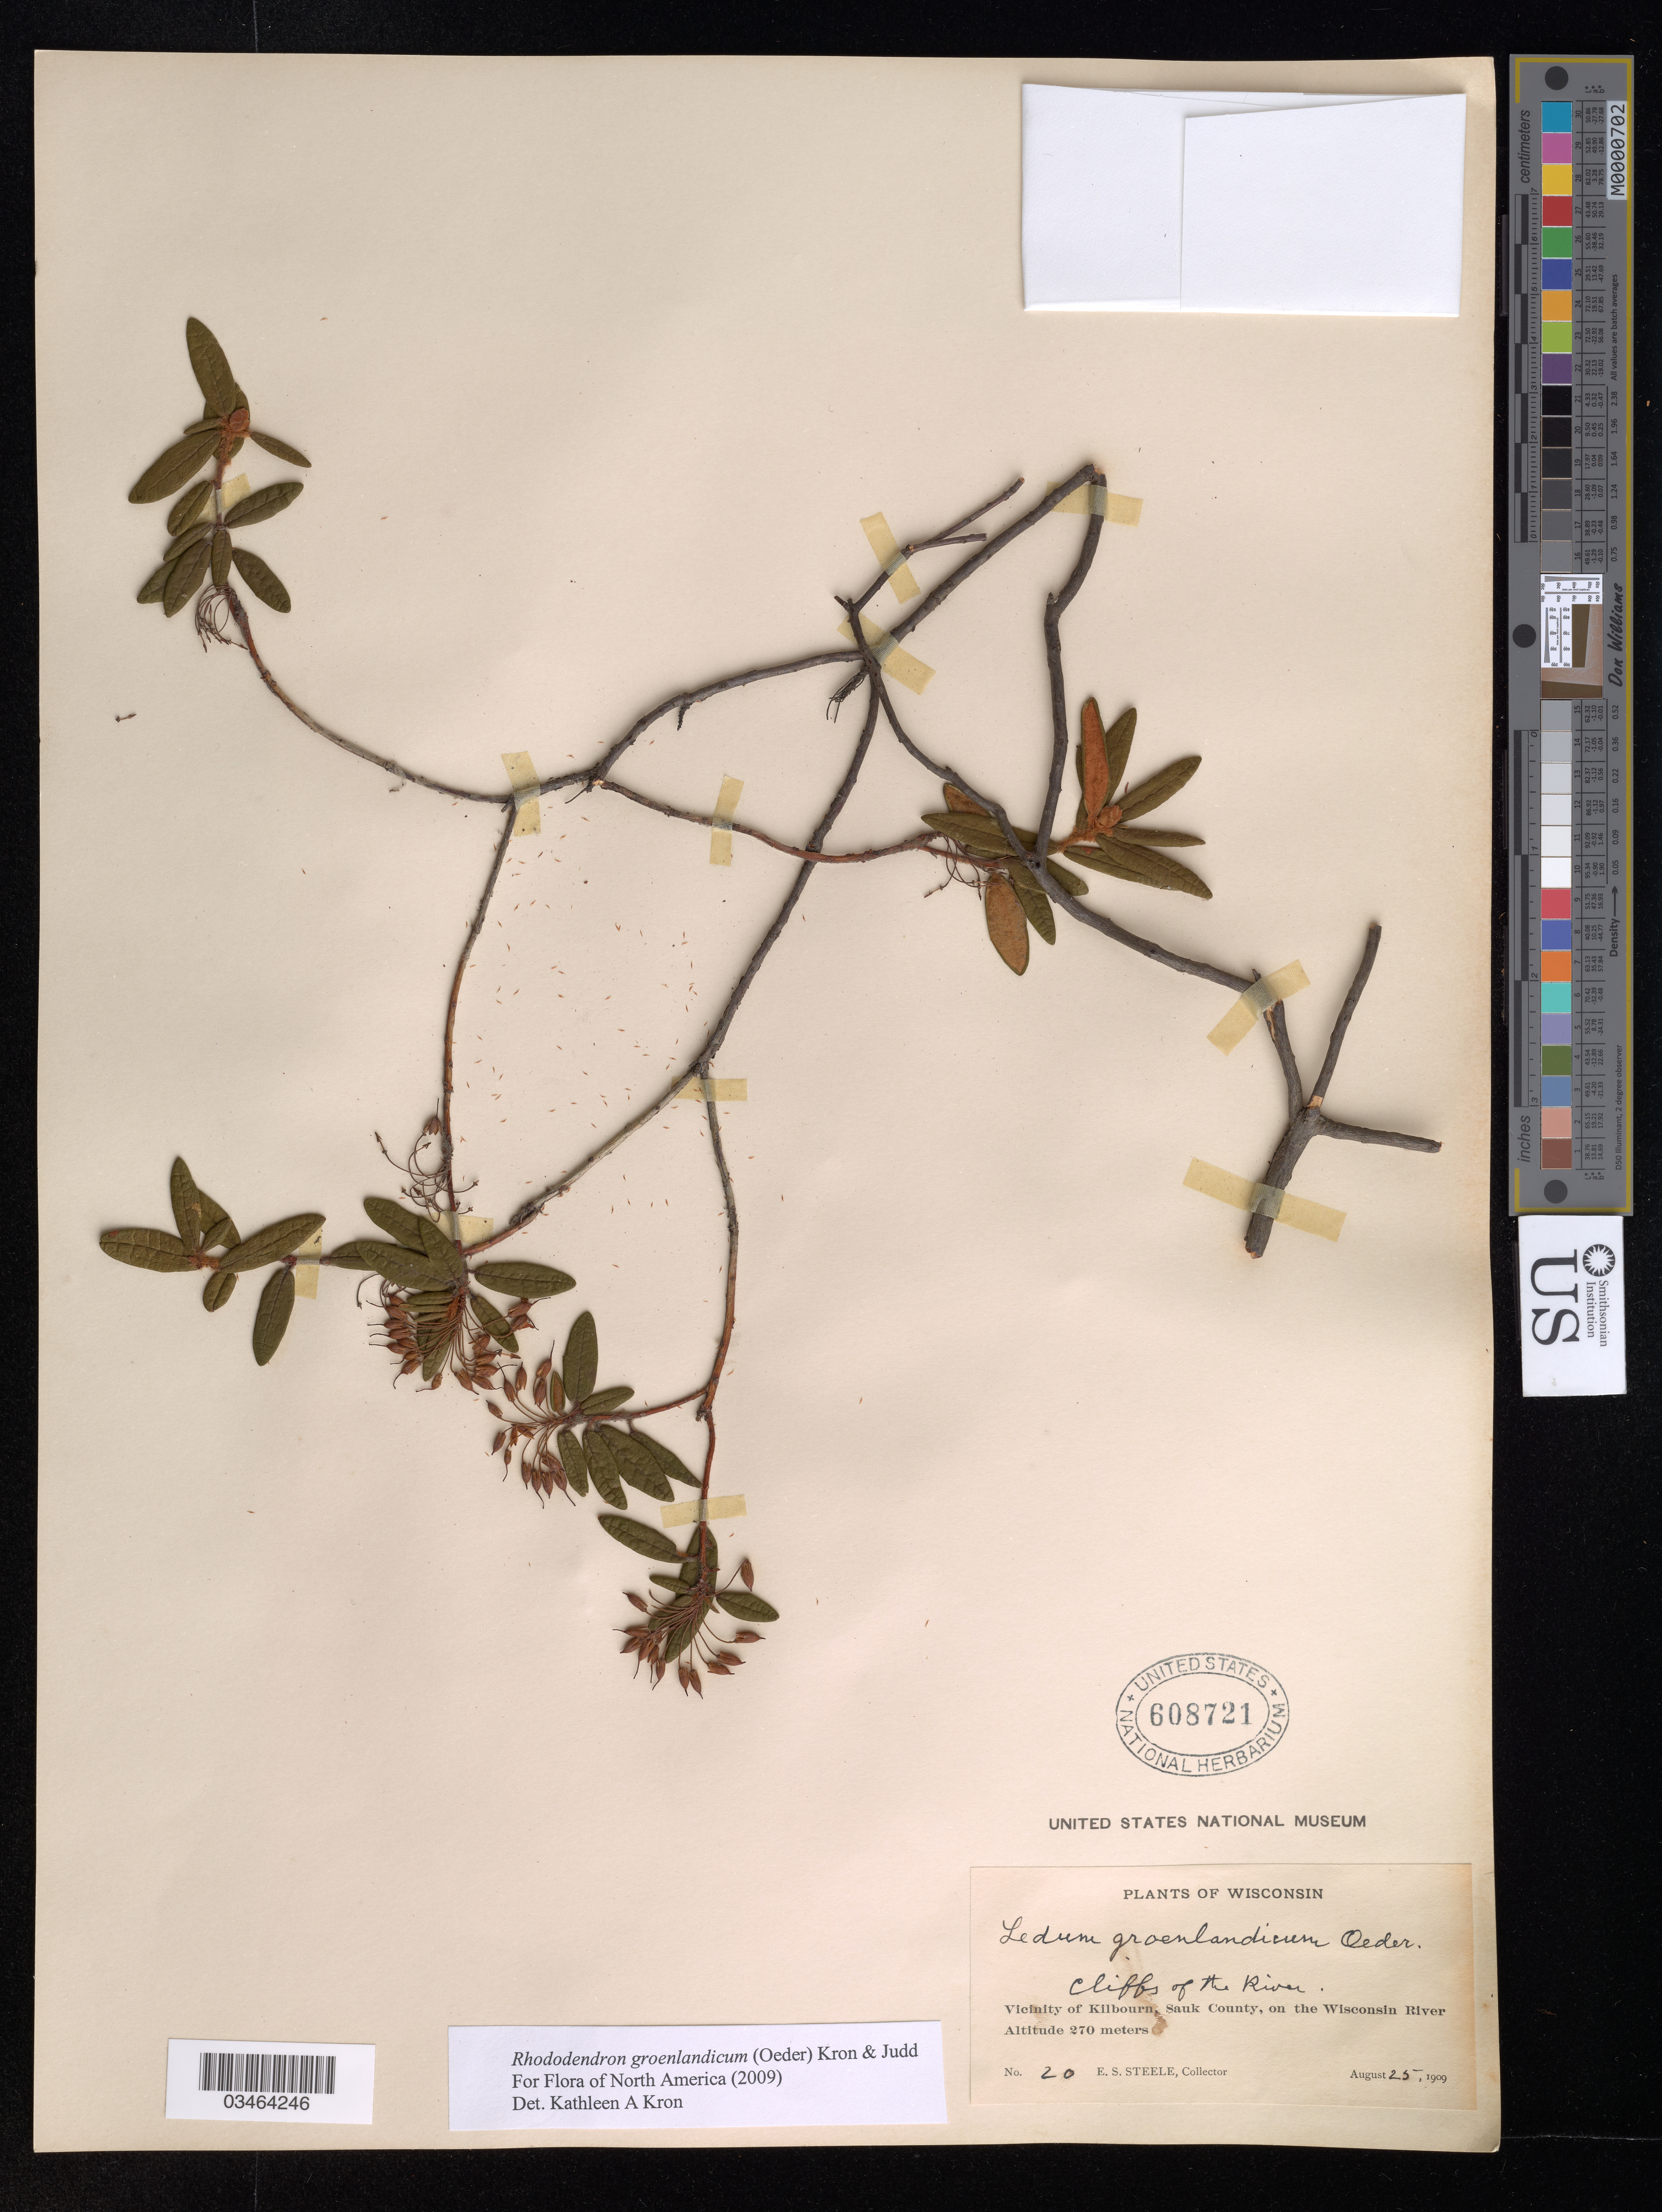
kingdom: Plantae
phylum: Tracheophyta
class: Magnoliopsida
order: Ericales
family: Ericaceae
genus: Rhododendron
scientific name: Rhododendron groenlandicum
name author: (Oeder) Kron & Judd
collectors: E. Steele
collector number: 20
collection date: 1909-08-25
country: United States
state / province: Wisconsin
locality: Cliffs of the river. Vicinity of Kilbourn, Sauk County, on the Wisconsin River.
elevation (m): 270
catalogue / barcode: US 608721